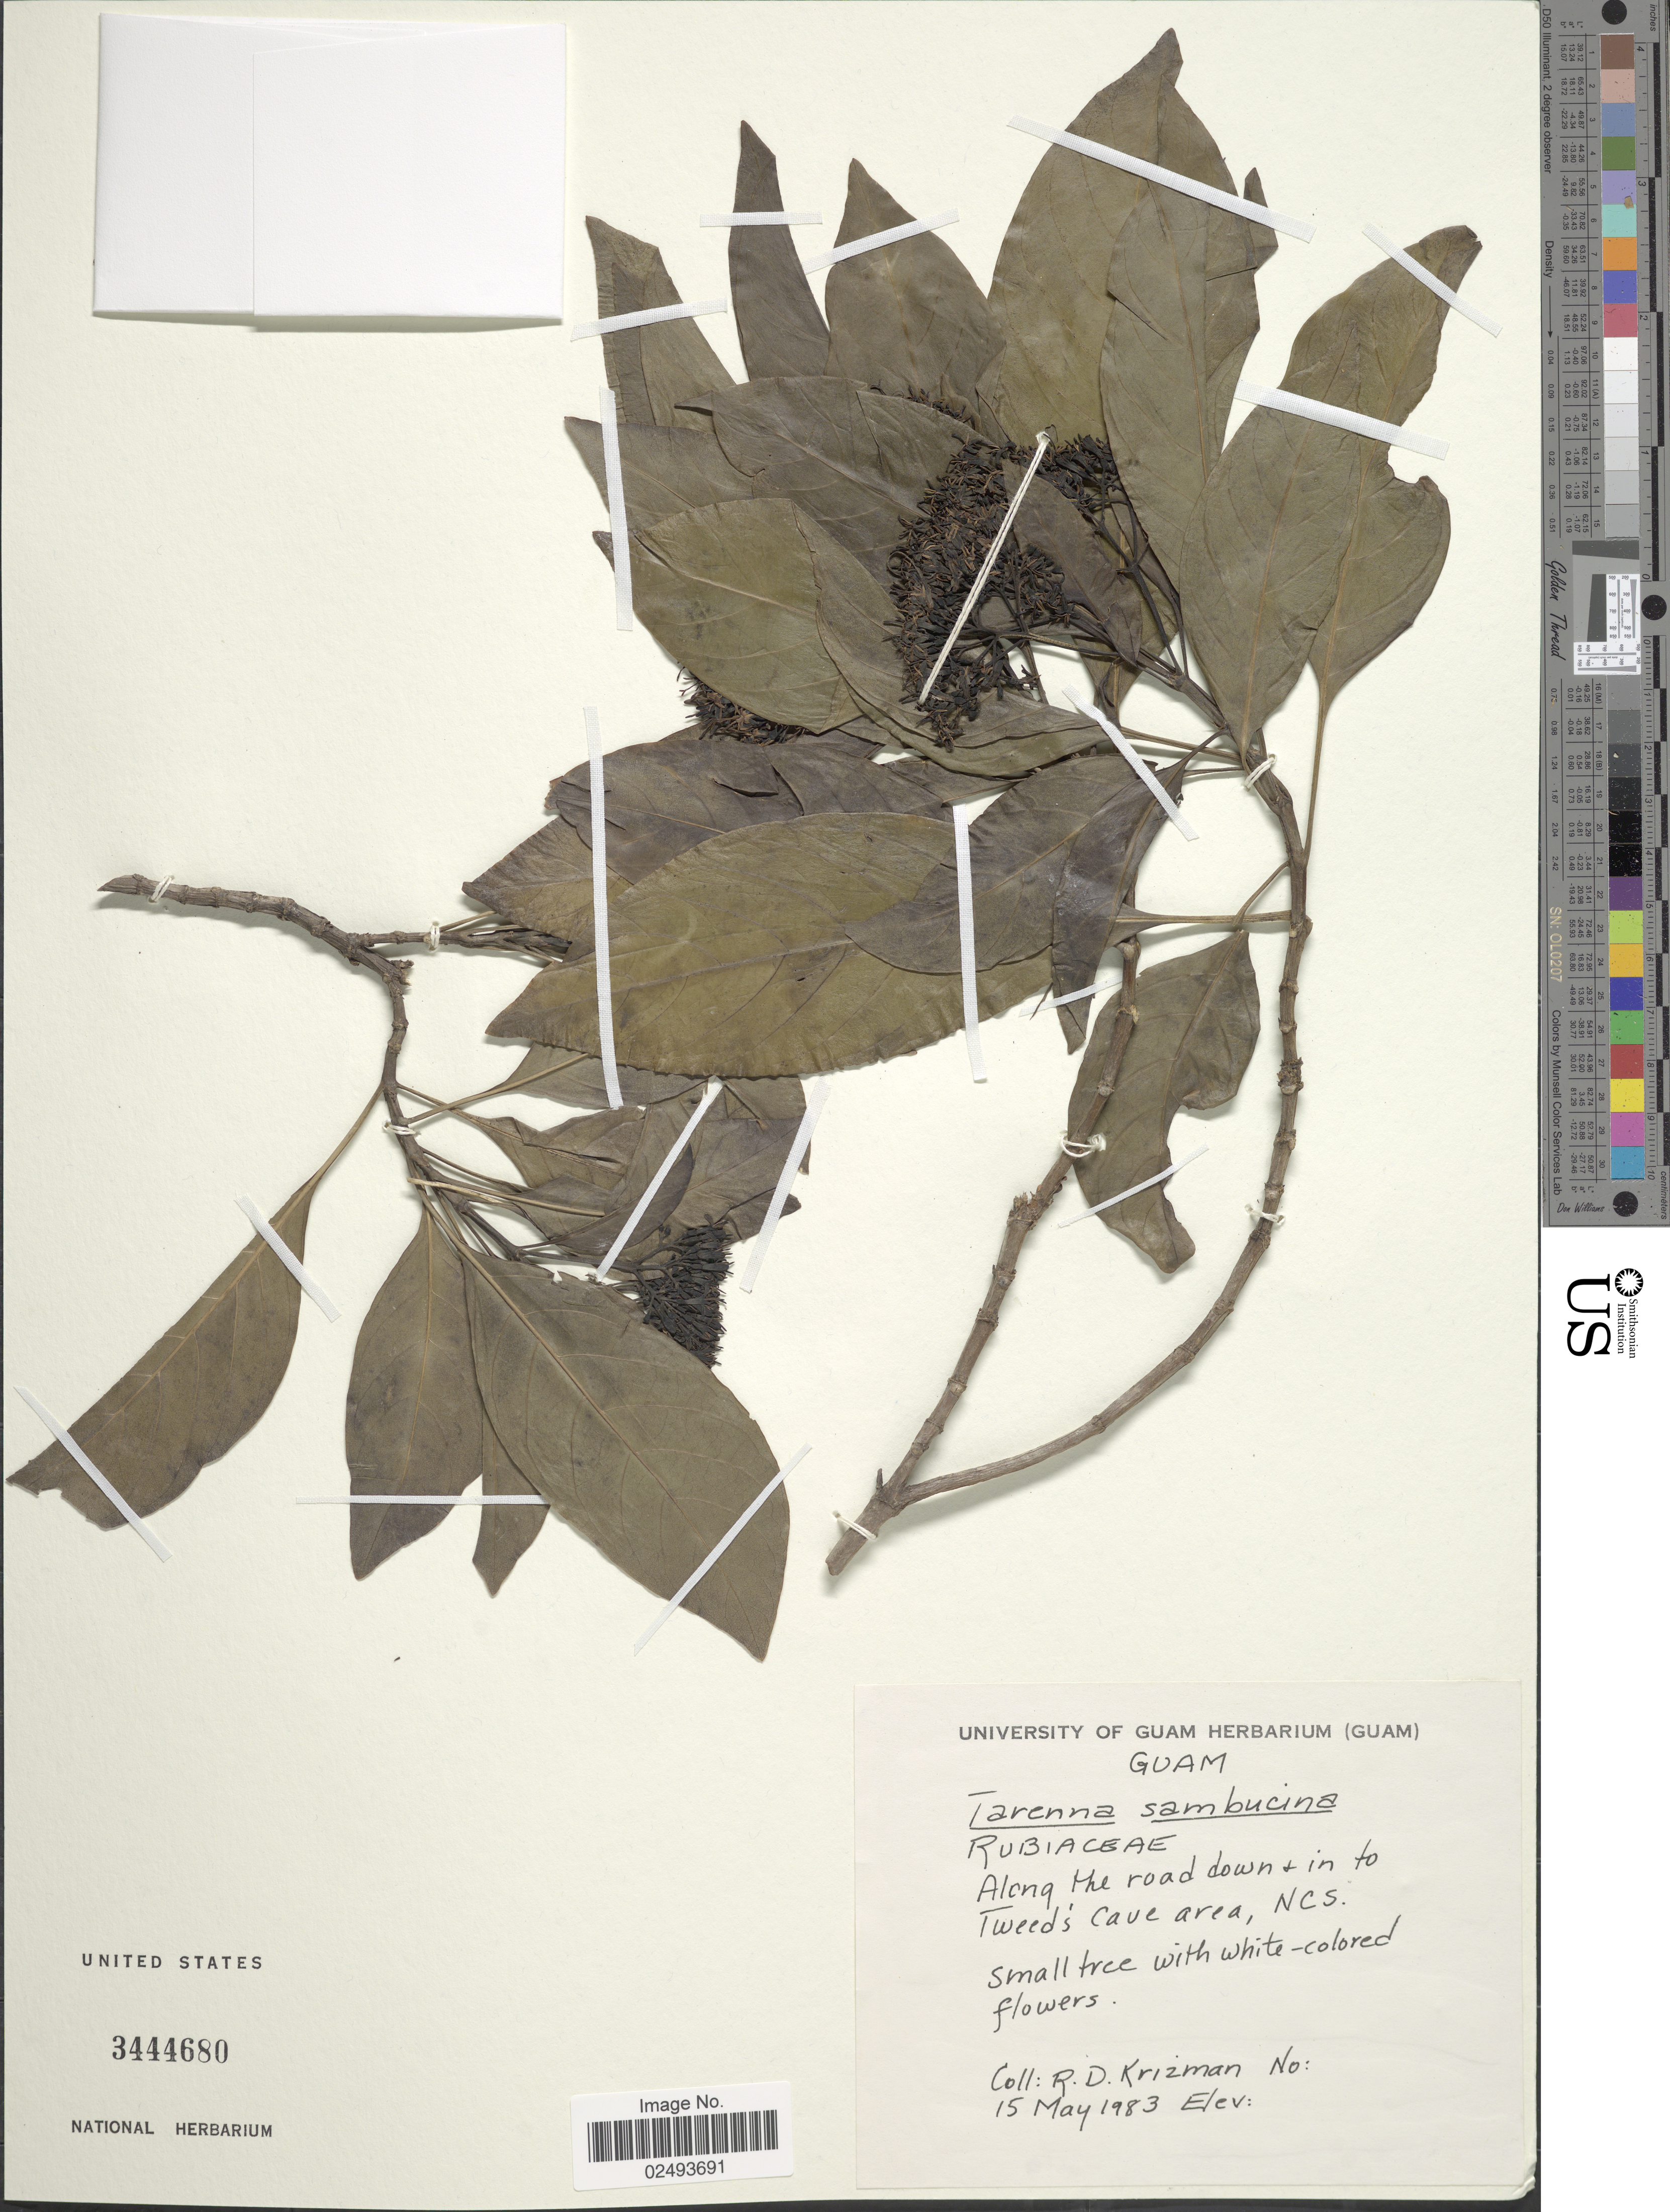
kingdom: Plantae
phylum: Tracheophyta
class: Magnoliopsida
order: Gentianales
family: Rubiaceae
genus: Tarenna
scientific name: Tarenna sambucina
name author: (G. Forst.) Drake ex Durand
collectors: R. Krizman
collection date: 1983-05-15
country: Guam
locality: Guam, Along the road down in to Tweed's Cave area, NCS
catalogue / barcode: US 3444680